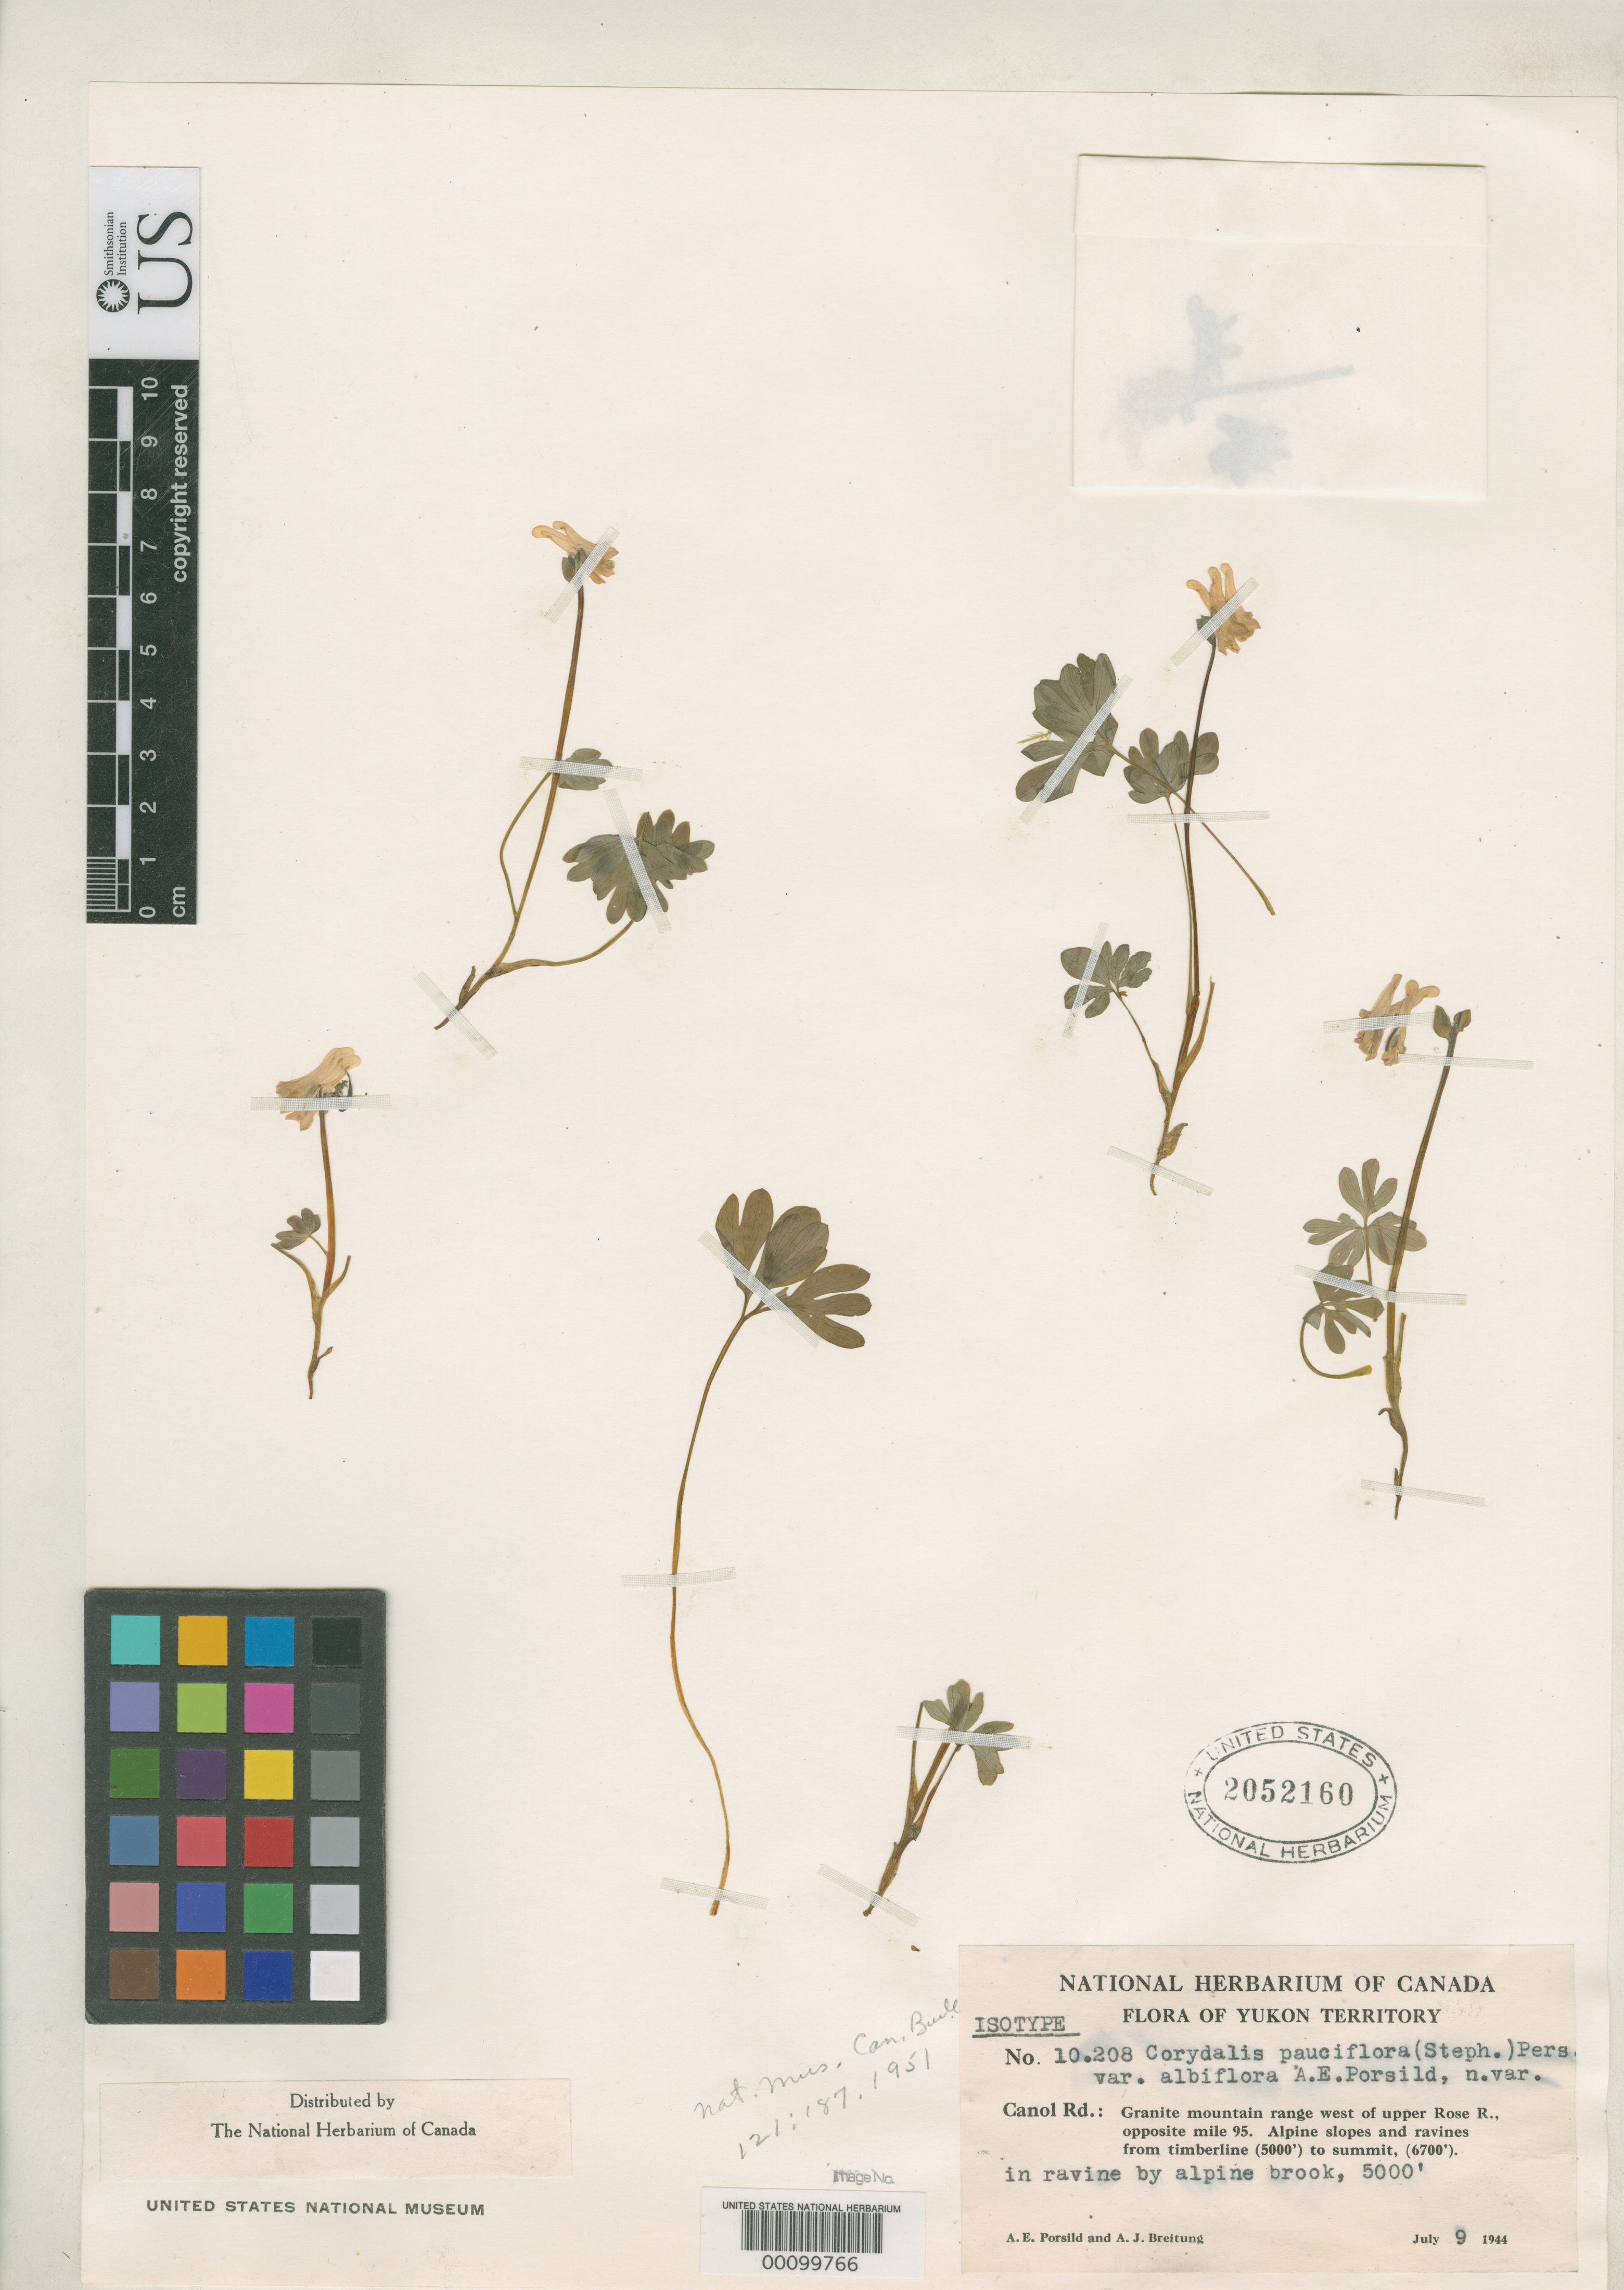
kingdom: Plantae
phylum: Tracheophyta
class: Magnoliopsida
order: Ranunculales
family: Papaveraceae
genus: Corydalis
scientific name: Corydalis pauciflora var. albiflora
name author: A.E. Porsild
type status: Type Fragment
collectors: A. E. Porsild & A. J. Breitung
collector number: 10208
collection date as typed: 09 Jul 1944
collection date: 1944-07-09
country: Canada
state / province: Yukon Territory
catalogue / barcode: US 2052160